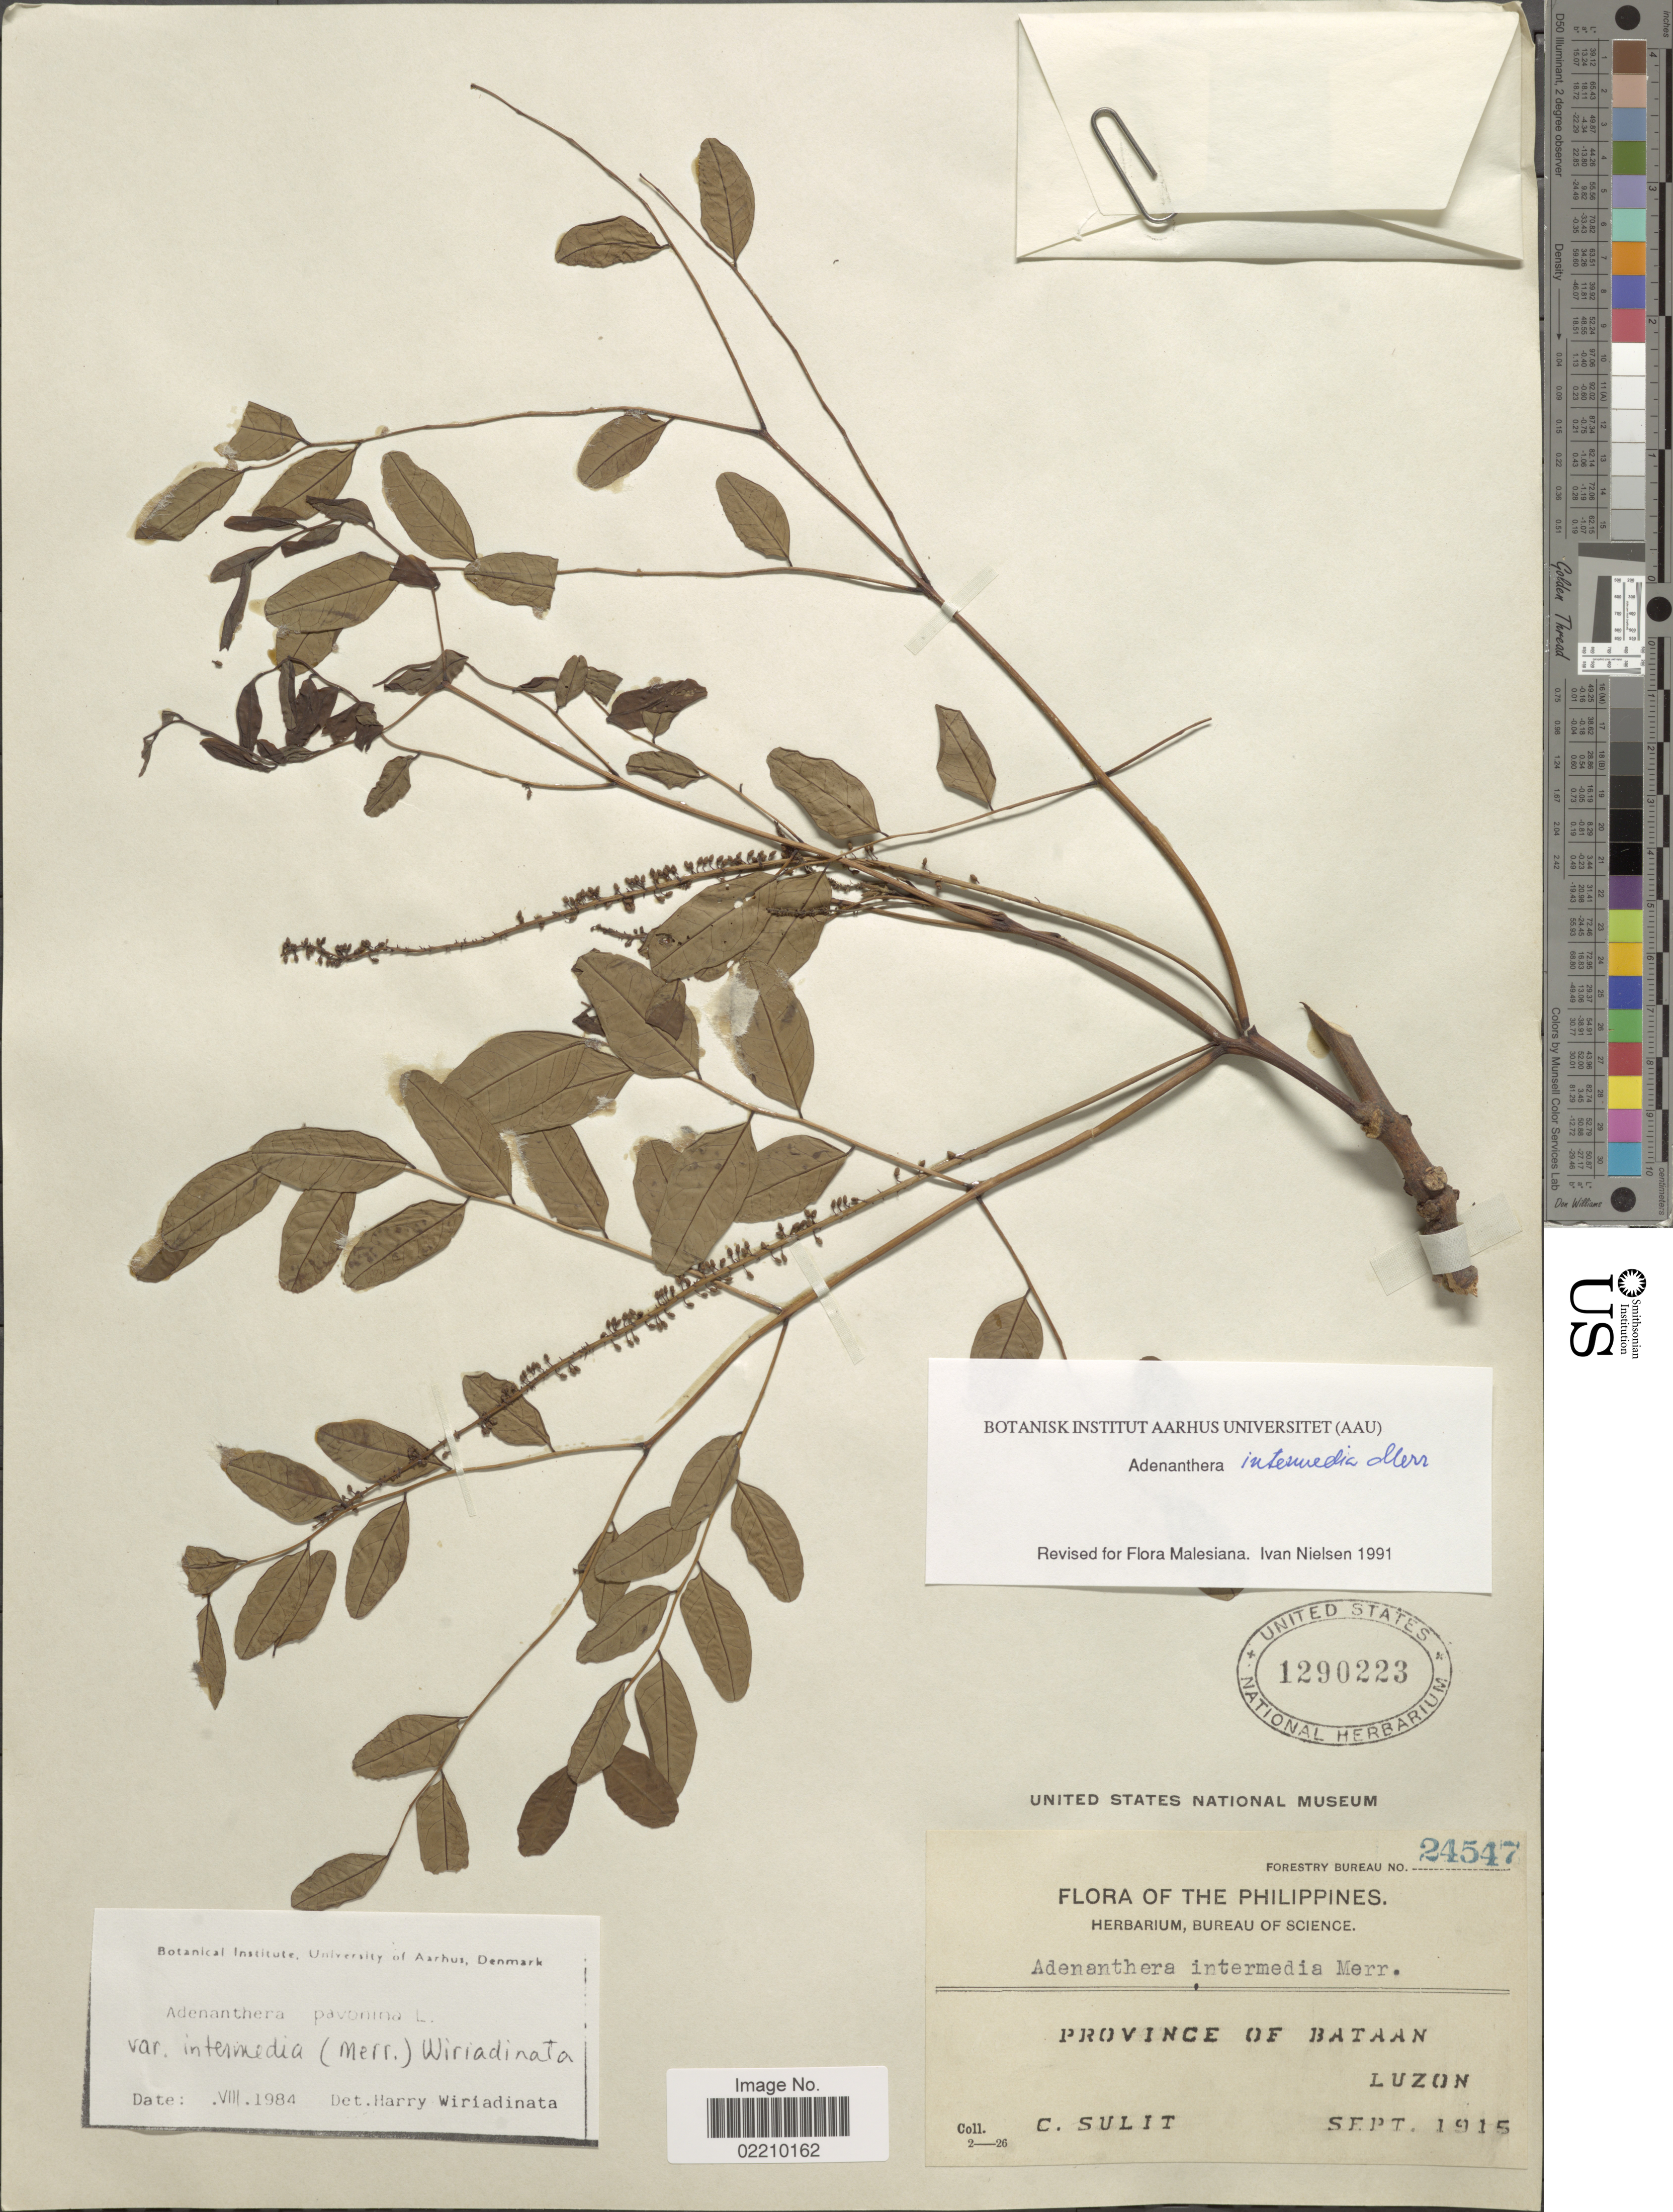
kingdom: Plantae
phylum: Tracheophyta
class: Magnoliopsida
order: Fabales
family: Fabaceae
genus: Adenanthera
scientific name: Adenanthera intermedia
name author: Merr.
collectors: C. Sulit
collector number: Forestry Bureau 24547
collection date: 1915-09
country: Philippines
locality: Province of Bataan, Luzon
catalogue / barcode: US 1290223